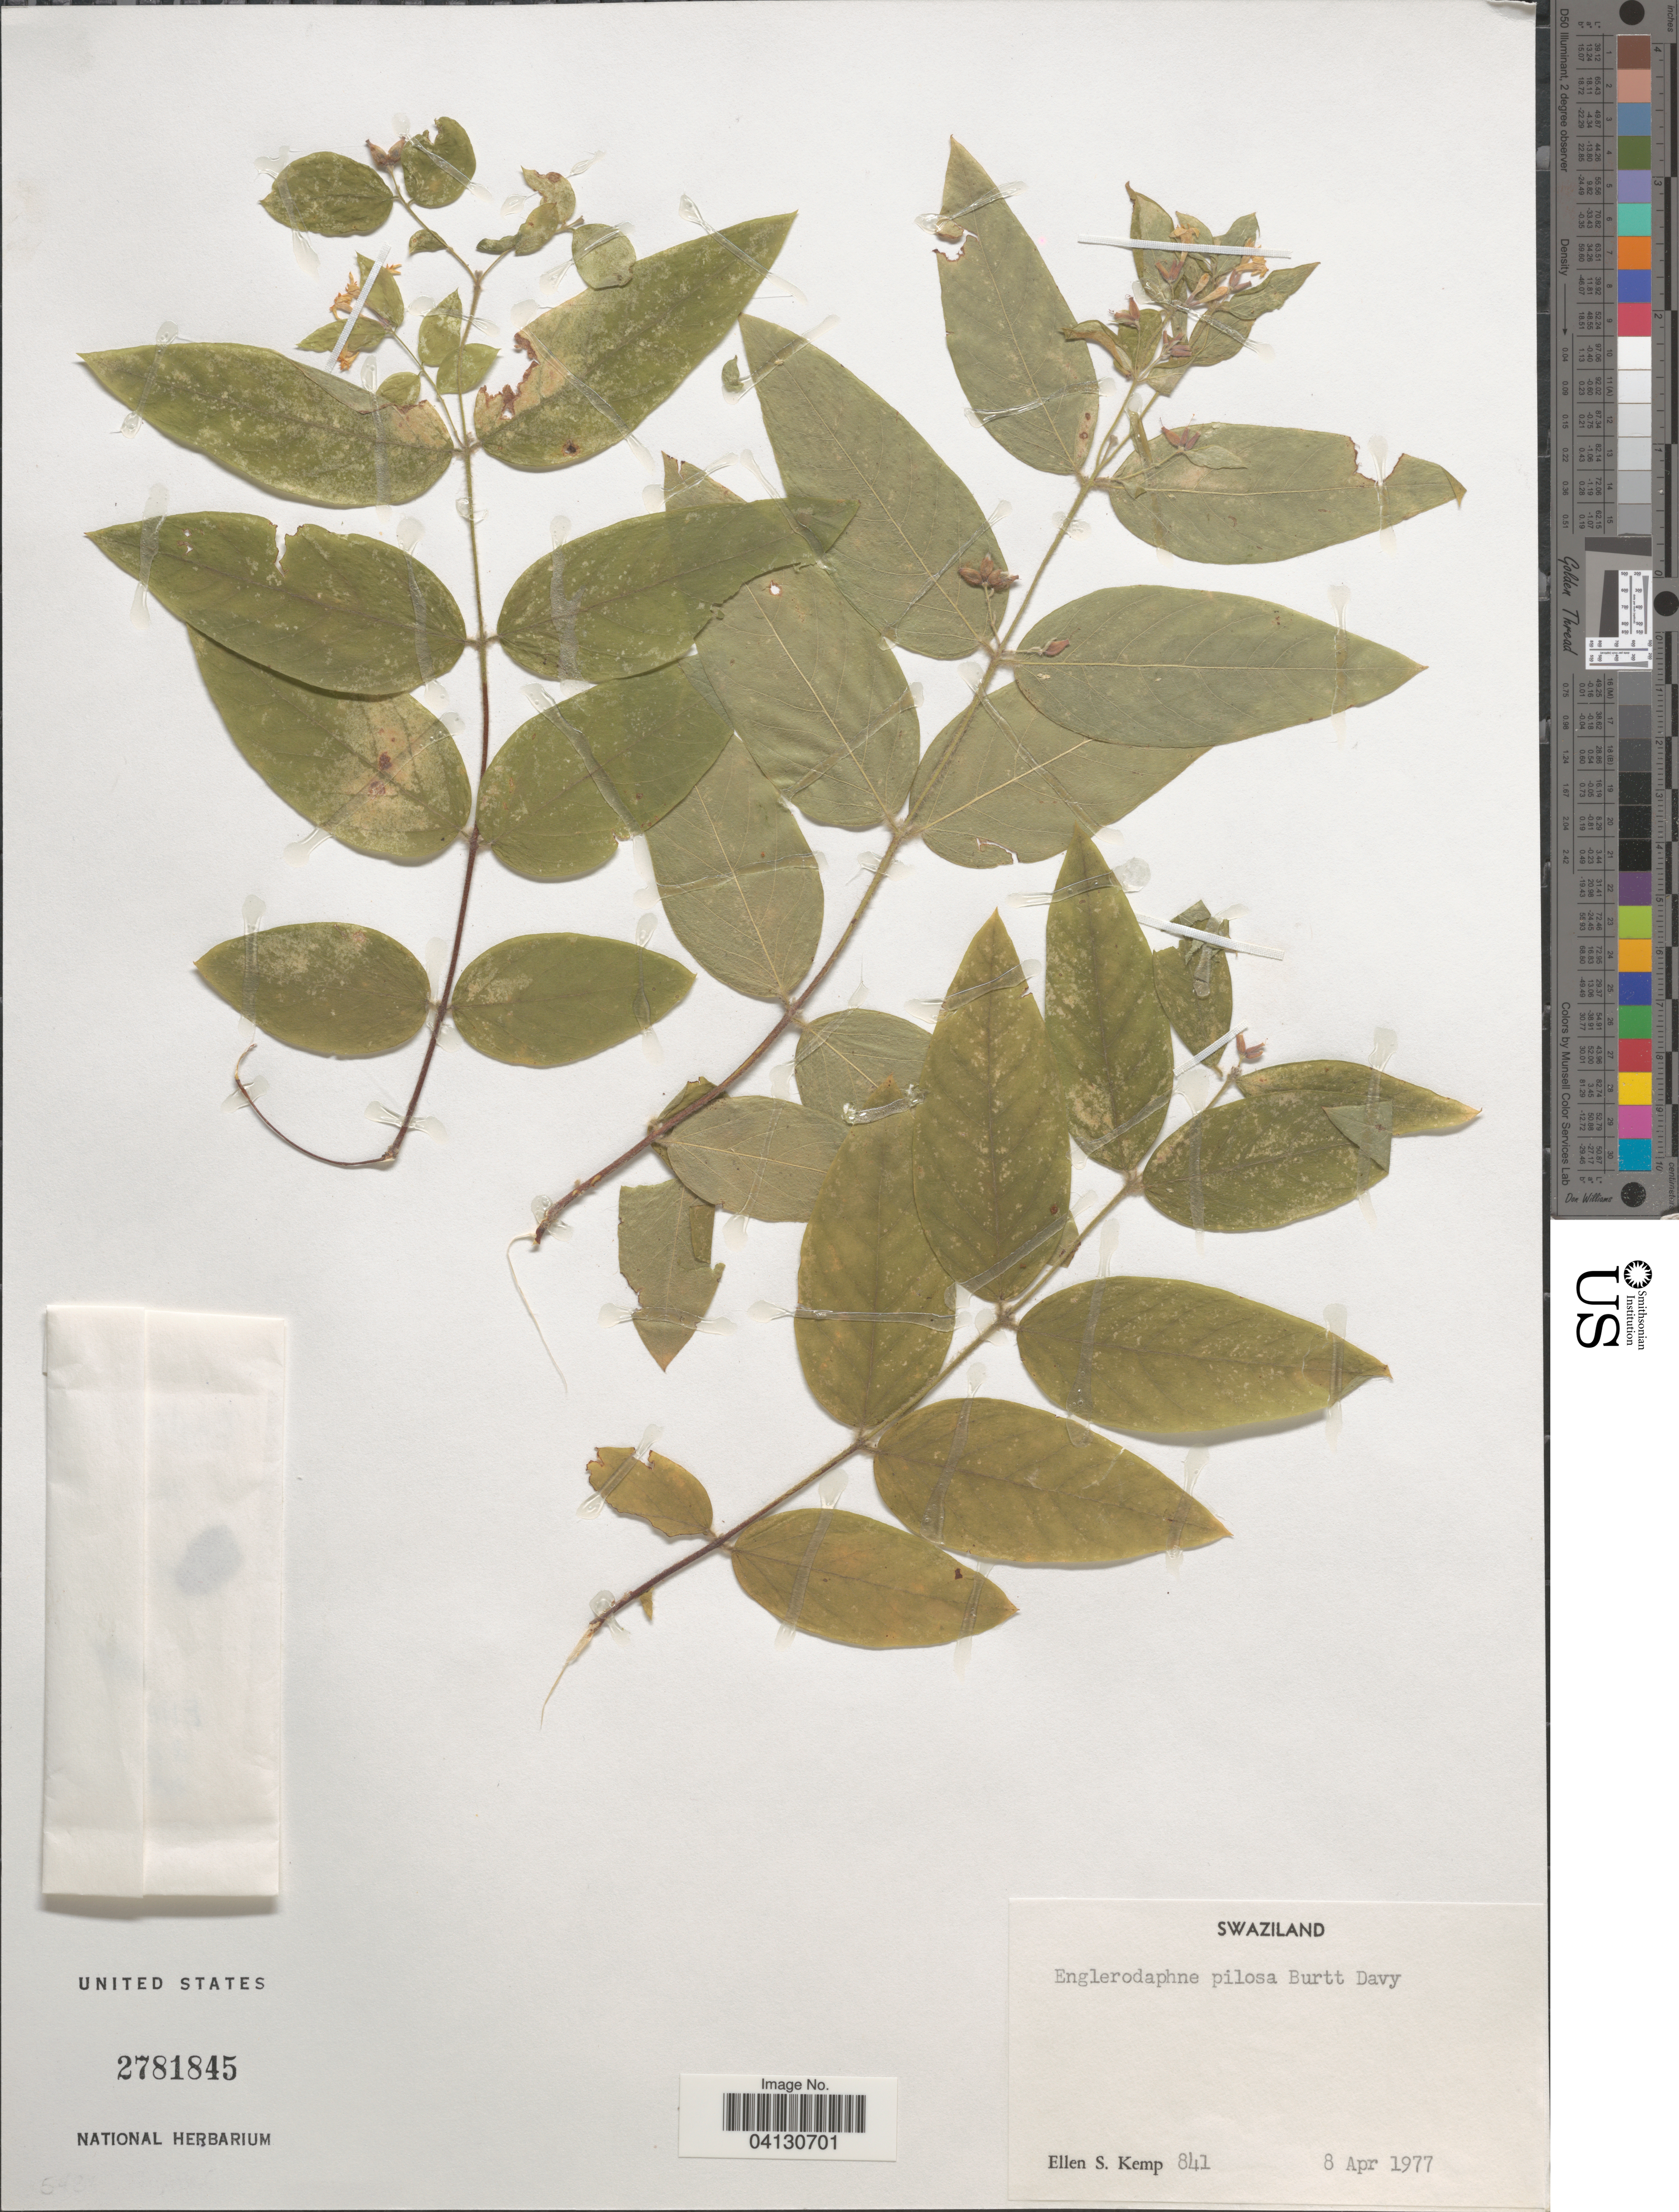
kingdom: Plantae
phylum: Tracheophyta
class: Magnoliopsida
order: Malvales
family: Thymelaeaceae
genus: Englerodaphne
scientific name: Englerodaphne pilosa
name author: Burtt Davy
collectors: E. S. Kemp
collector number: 841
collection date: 1977-04-08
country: Eswatini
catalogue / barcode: US 2781845